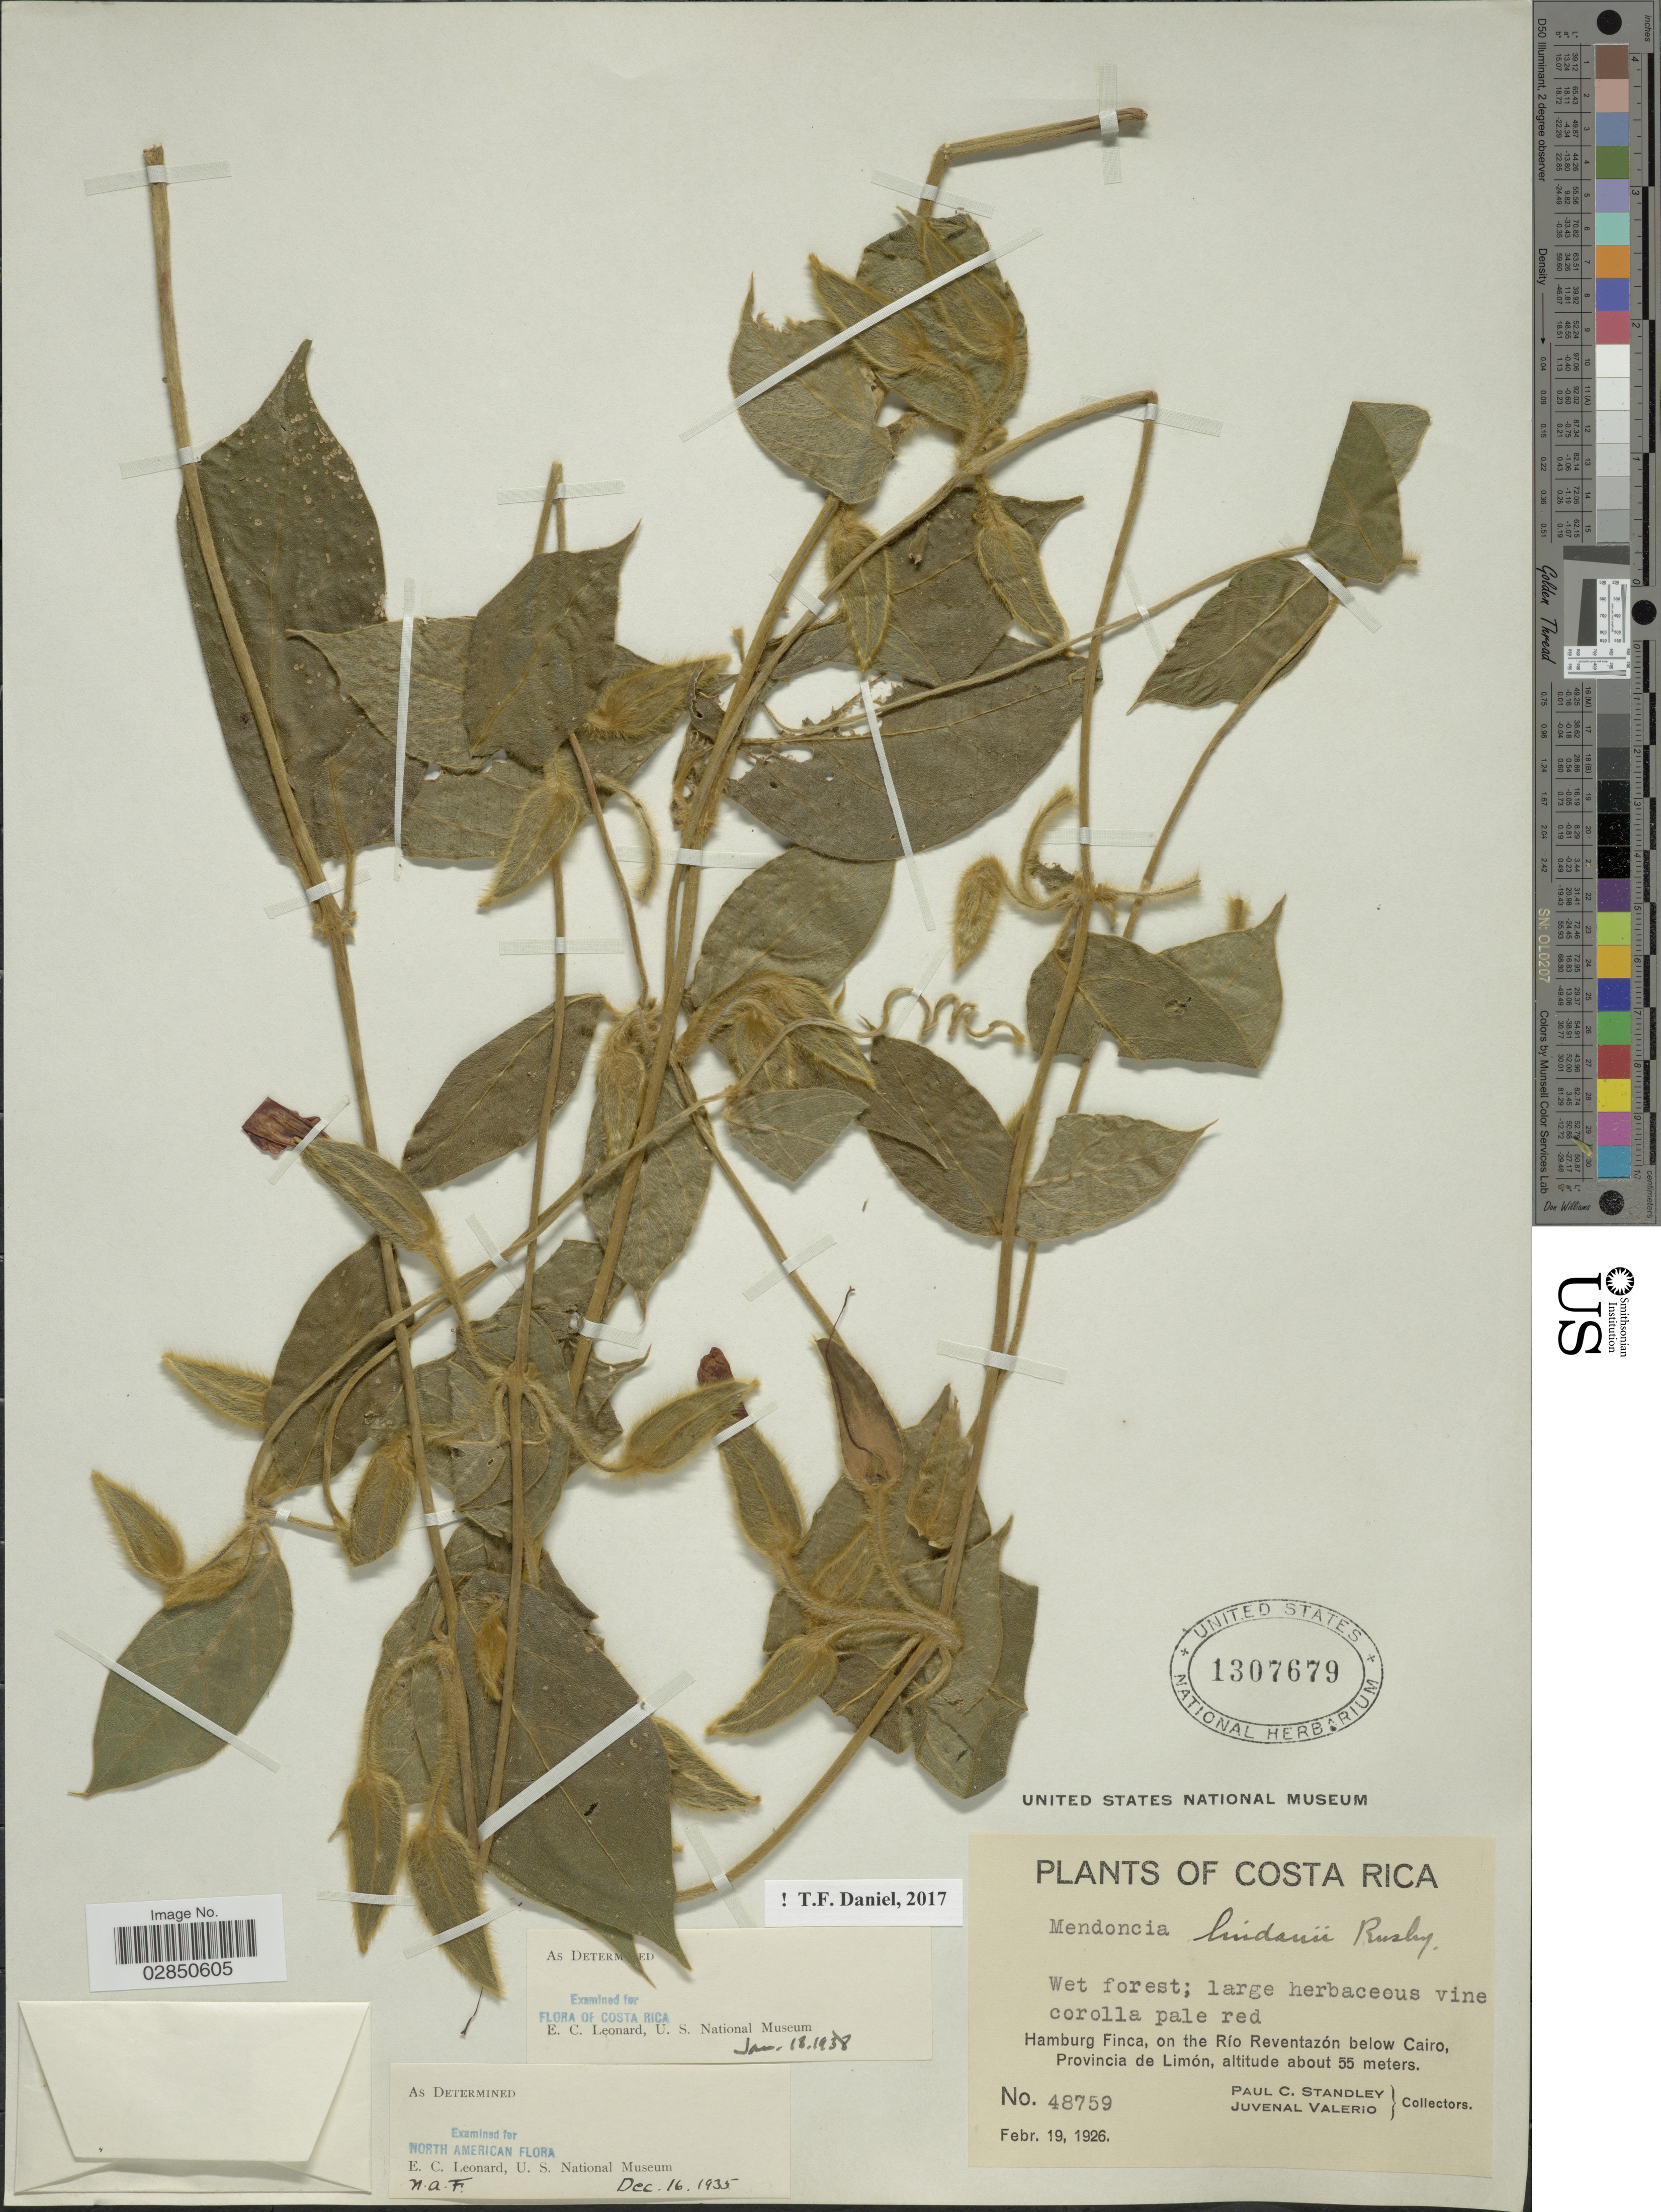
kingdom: Plantae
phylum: Tracheophyta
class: Magnoliopsida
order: Lamiales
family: Acanthaceae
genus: Mendoncia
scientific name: Mendoncia lindavii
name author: Rusby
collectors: P. C. Standley & J. Valerio R.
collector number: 48759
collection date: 1926-02-19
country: Costa Rica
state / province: Limón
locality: Hamburg Finca, on the Río Reventazón below Cairo, Provincia de Limón.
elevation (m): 55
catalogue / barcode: US 1307679